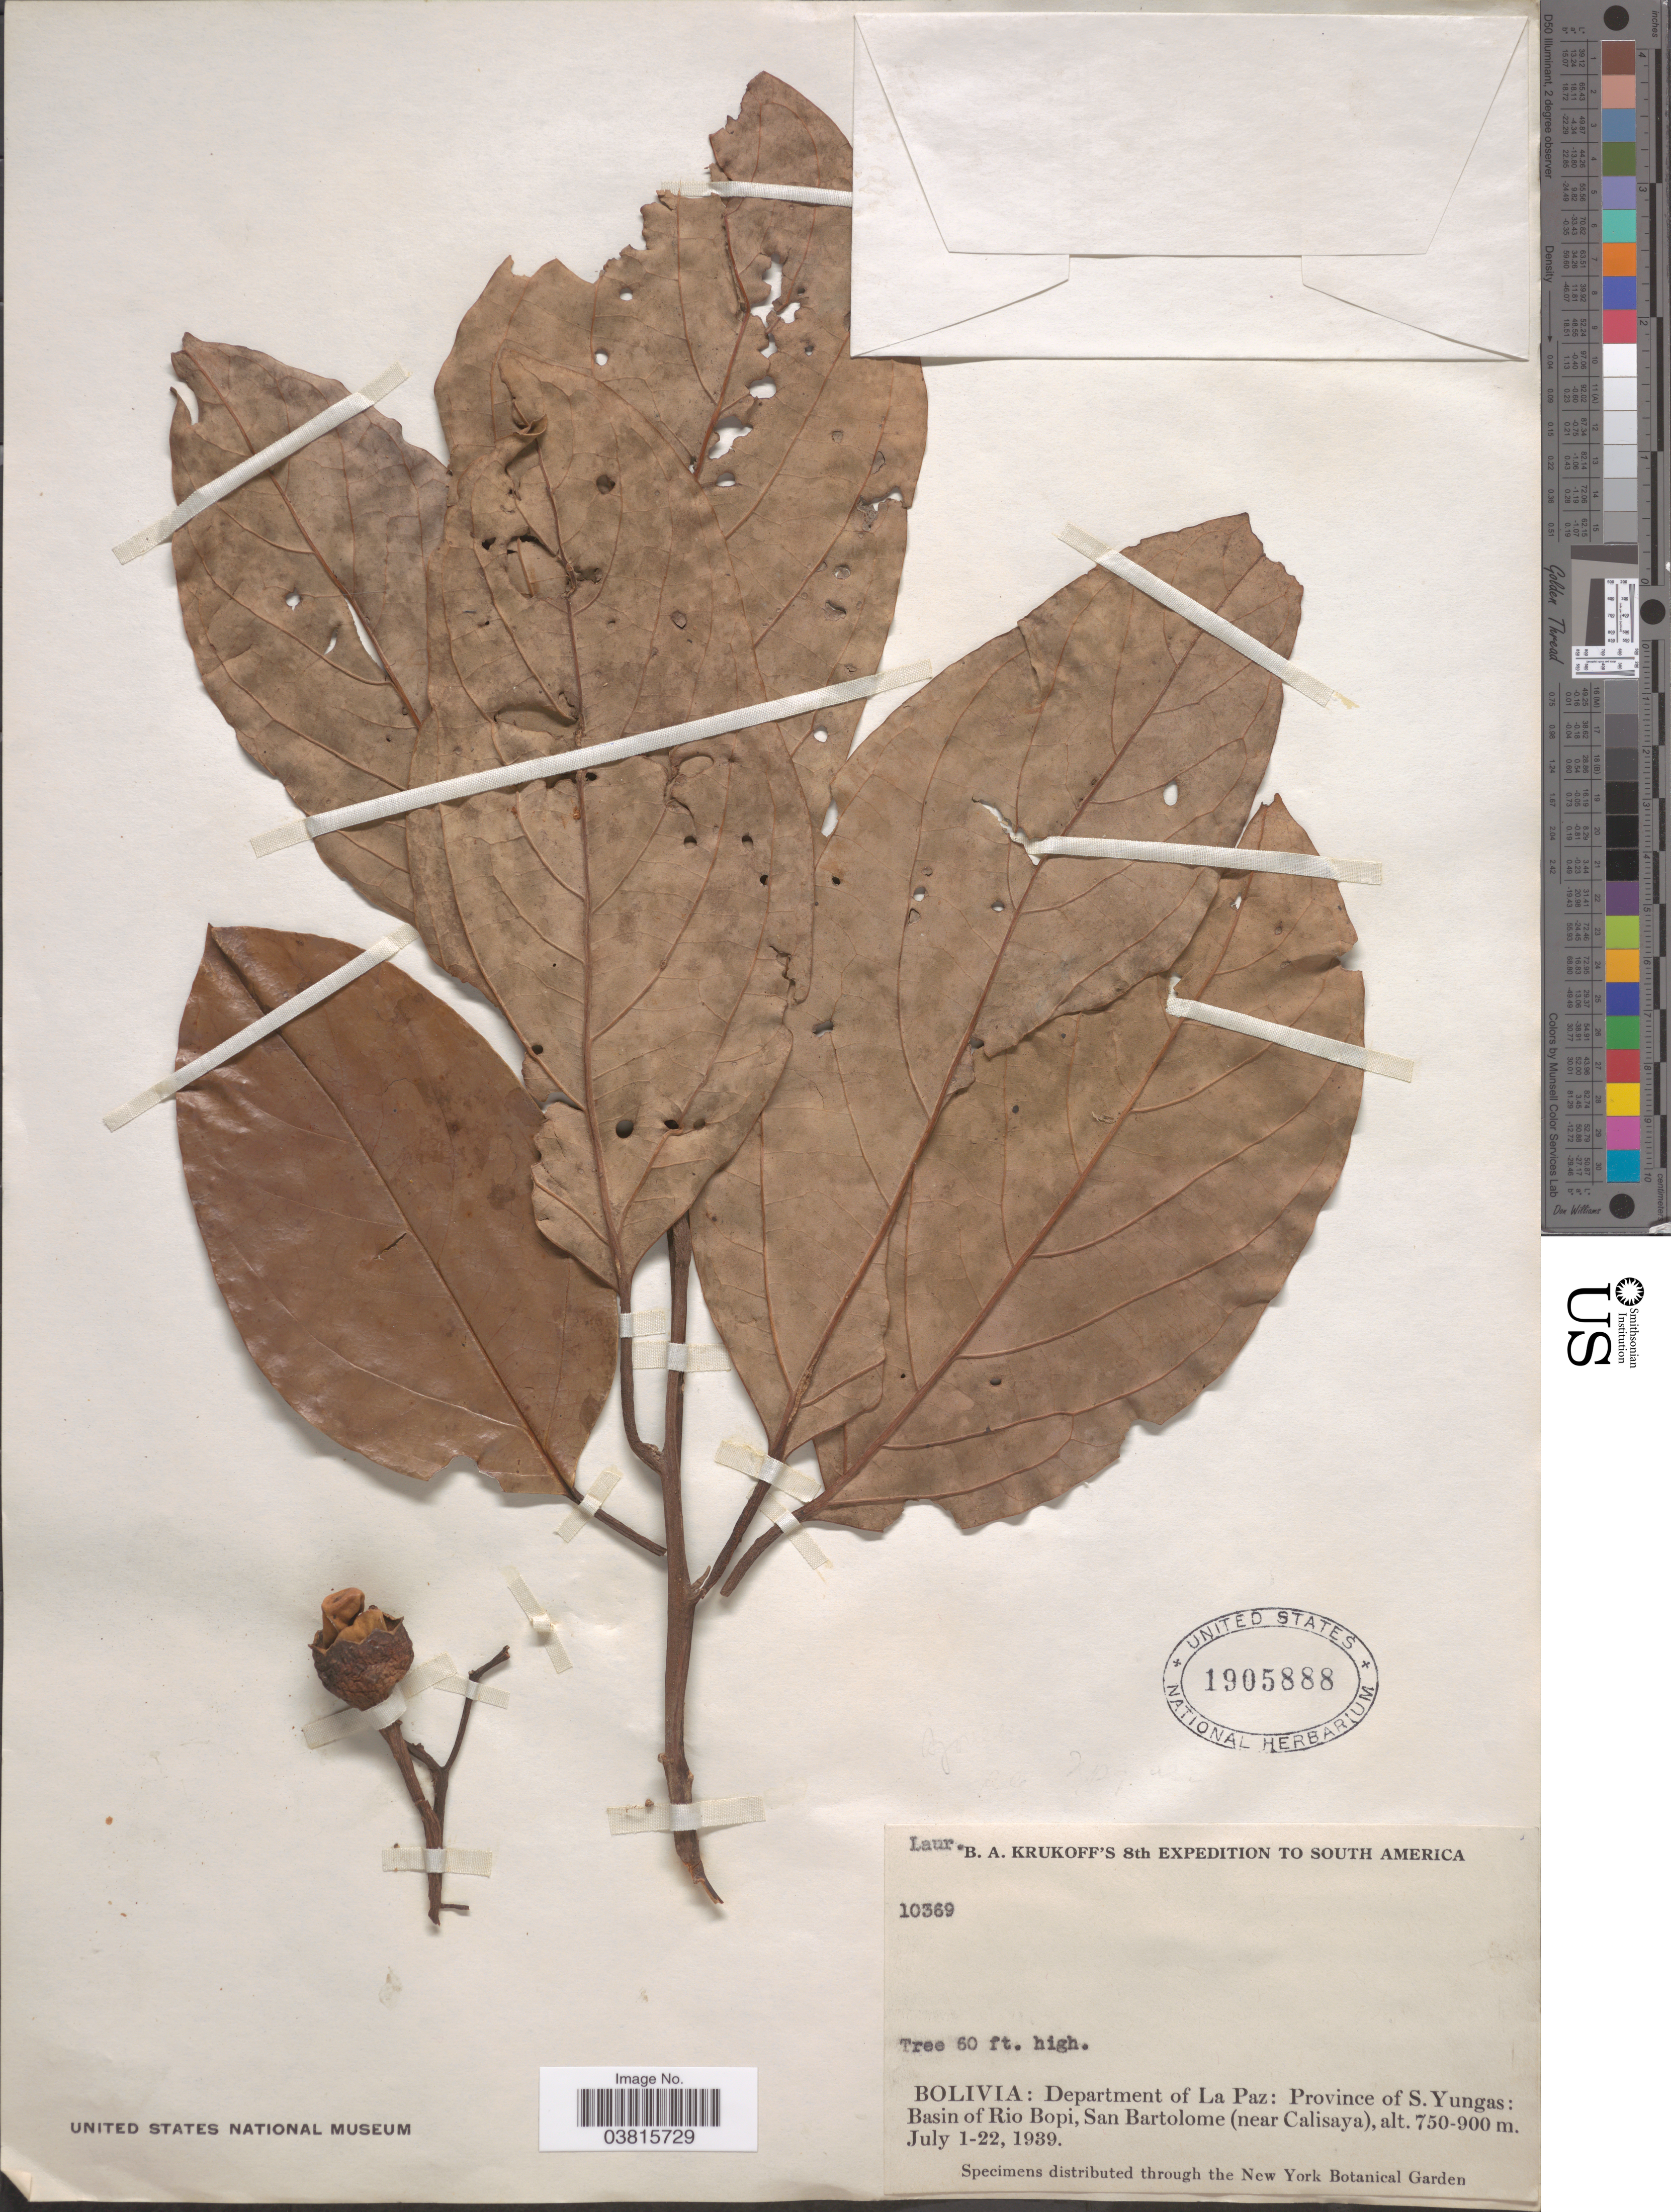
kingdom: Plantae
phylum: Tracheophyta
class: Magnoliopsida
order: Laurales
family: Lauraceae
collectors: B. A. Krukoff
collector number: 10369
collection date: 1939-07-01/1939-07-22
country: Bolivia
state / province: La Paz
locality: South America. Department of La Paz: Province of S.Yungas: Basin of Rio Bopi, San Bartolome (near Calisaya).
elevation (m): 750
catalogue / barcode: US 1905888